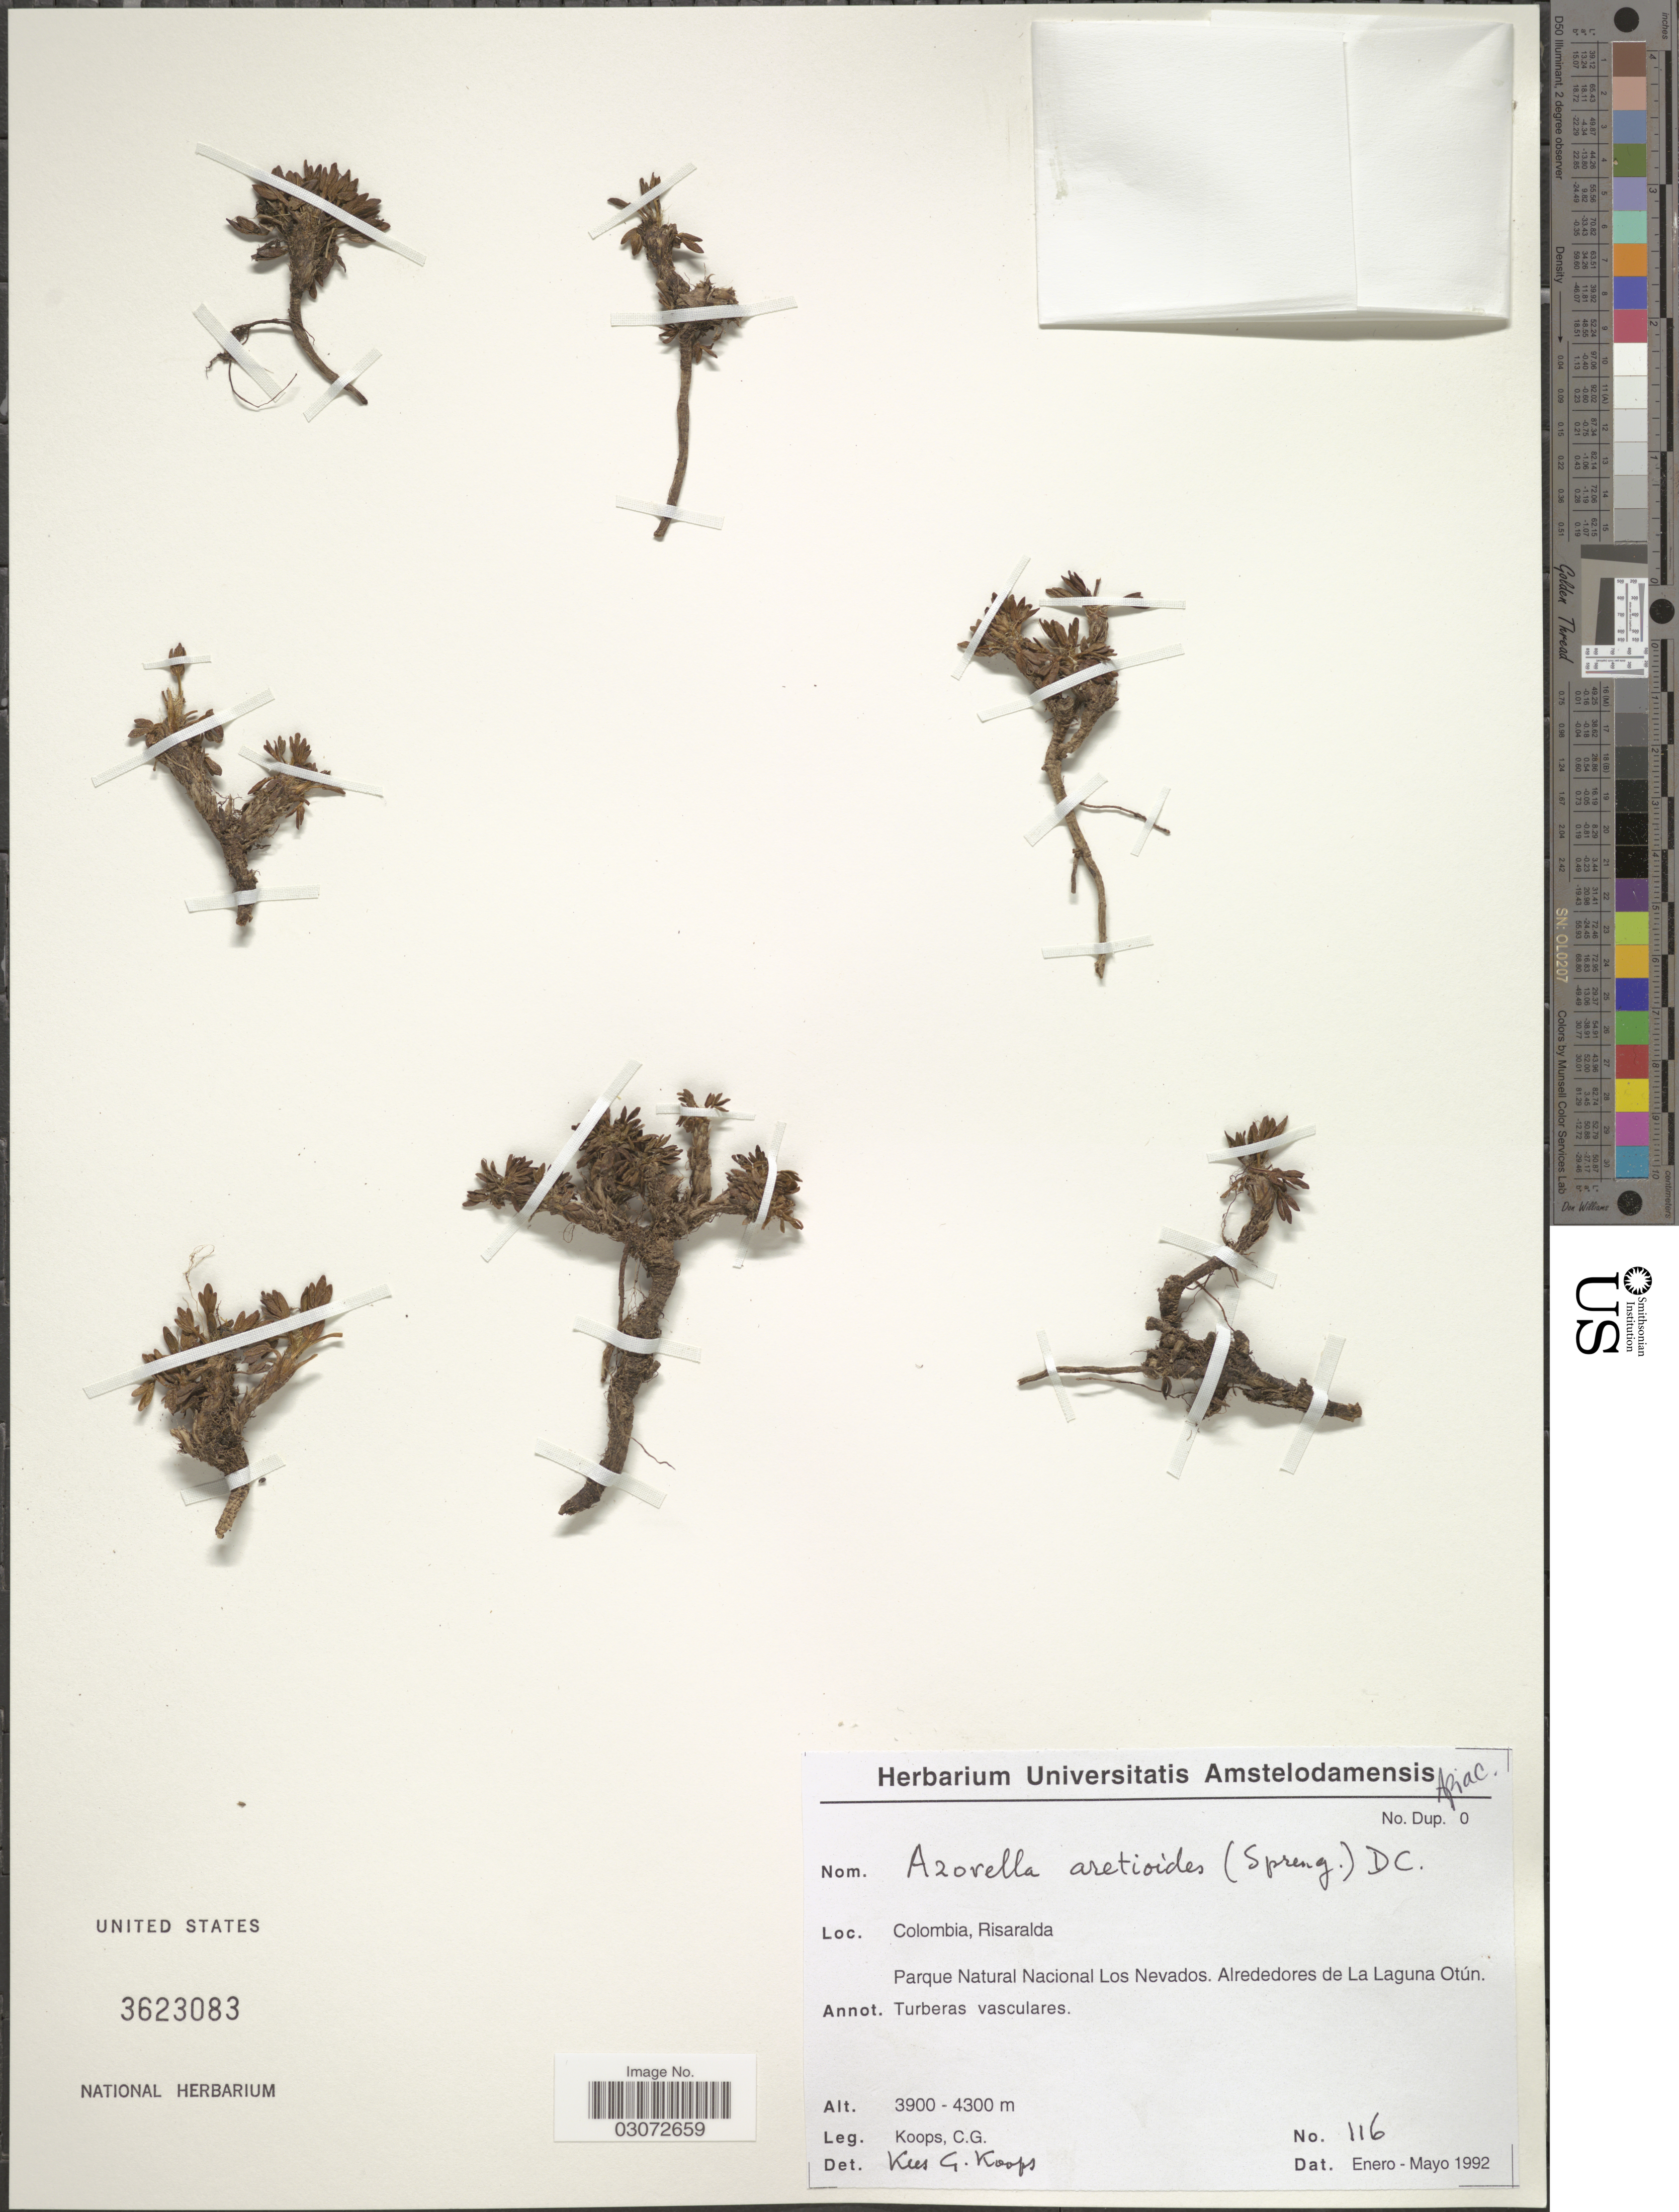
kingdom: Plantae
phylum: Tracheophyta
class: Magnoliopsida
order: Apiales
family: Apiaceae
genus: Azorella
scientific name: Azorella aretioides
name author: (Kunth) Willd. ex DC.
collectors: C. Koops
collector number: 116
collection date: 1992-01/1992-05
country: Colombia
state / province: Risaralda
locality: Parque Natural Nacional Los Nevados. Alrededores de La Laguna Otún.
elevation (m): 3900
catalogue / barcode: US 3623083